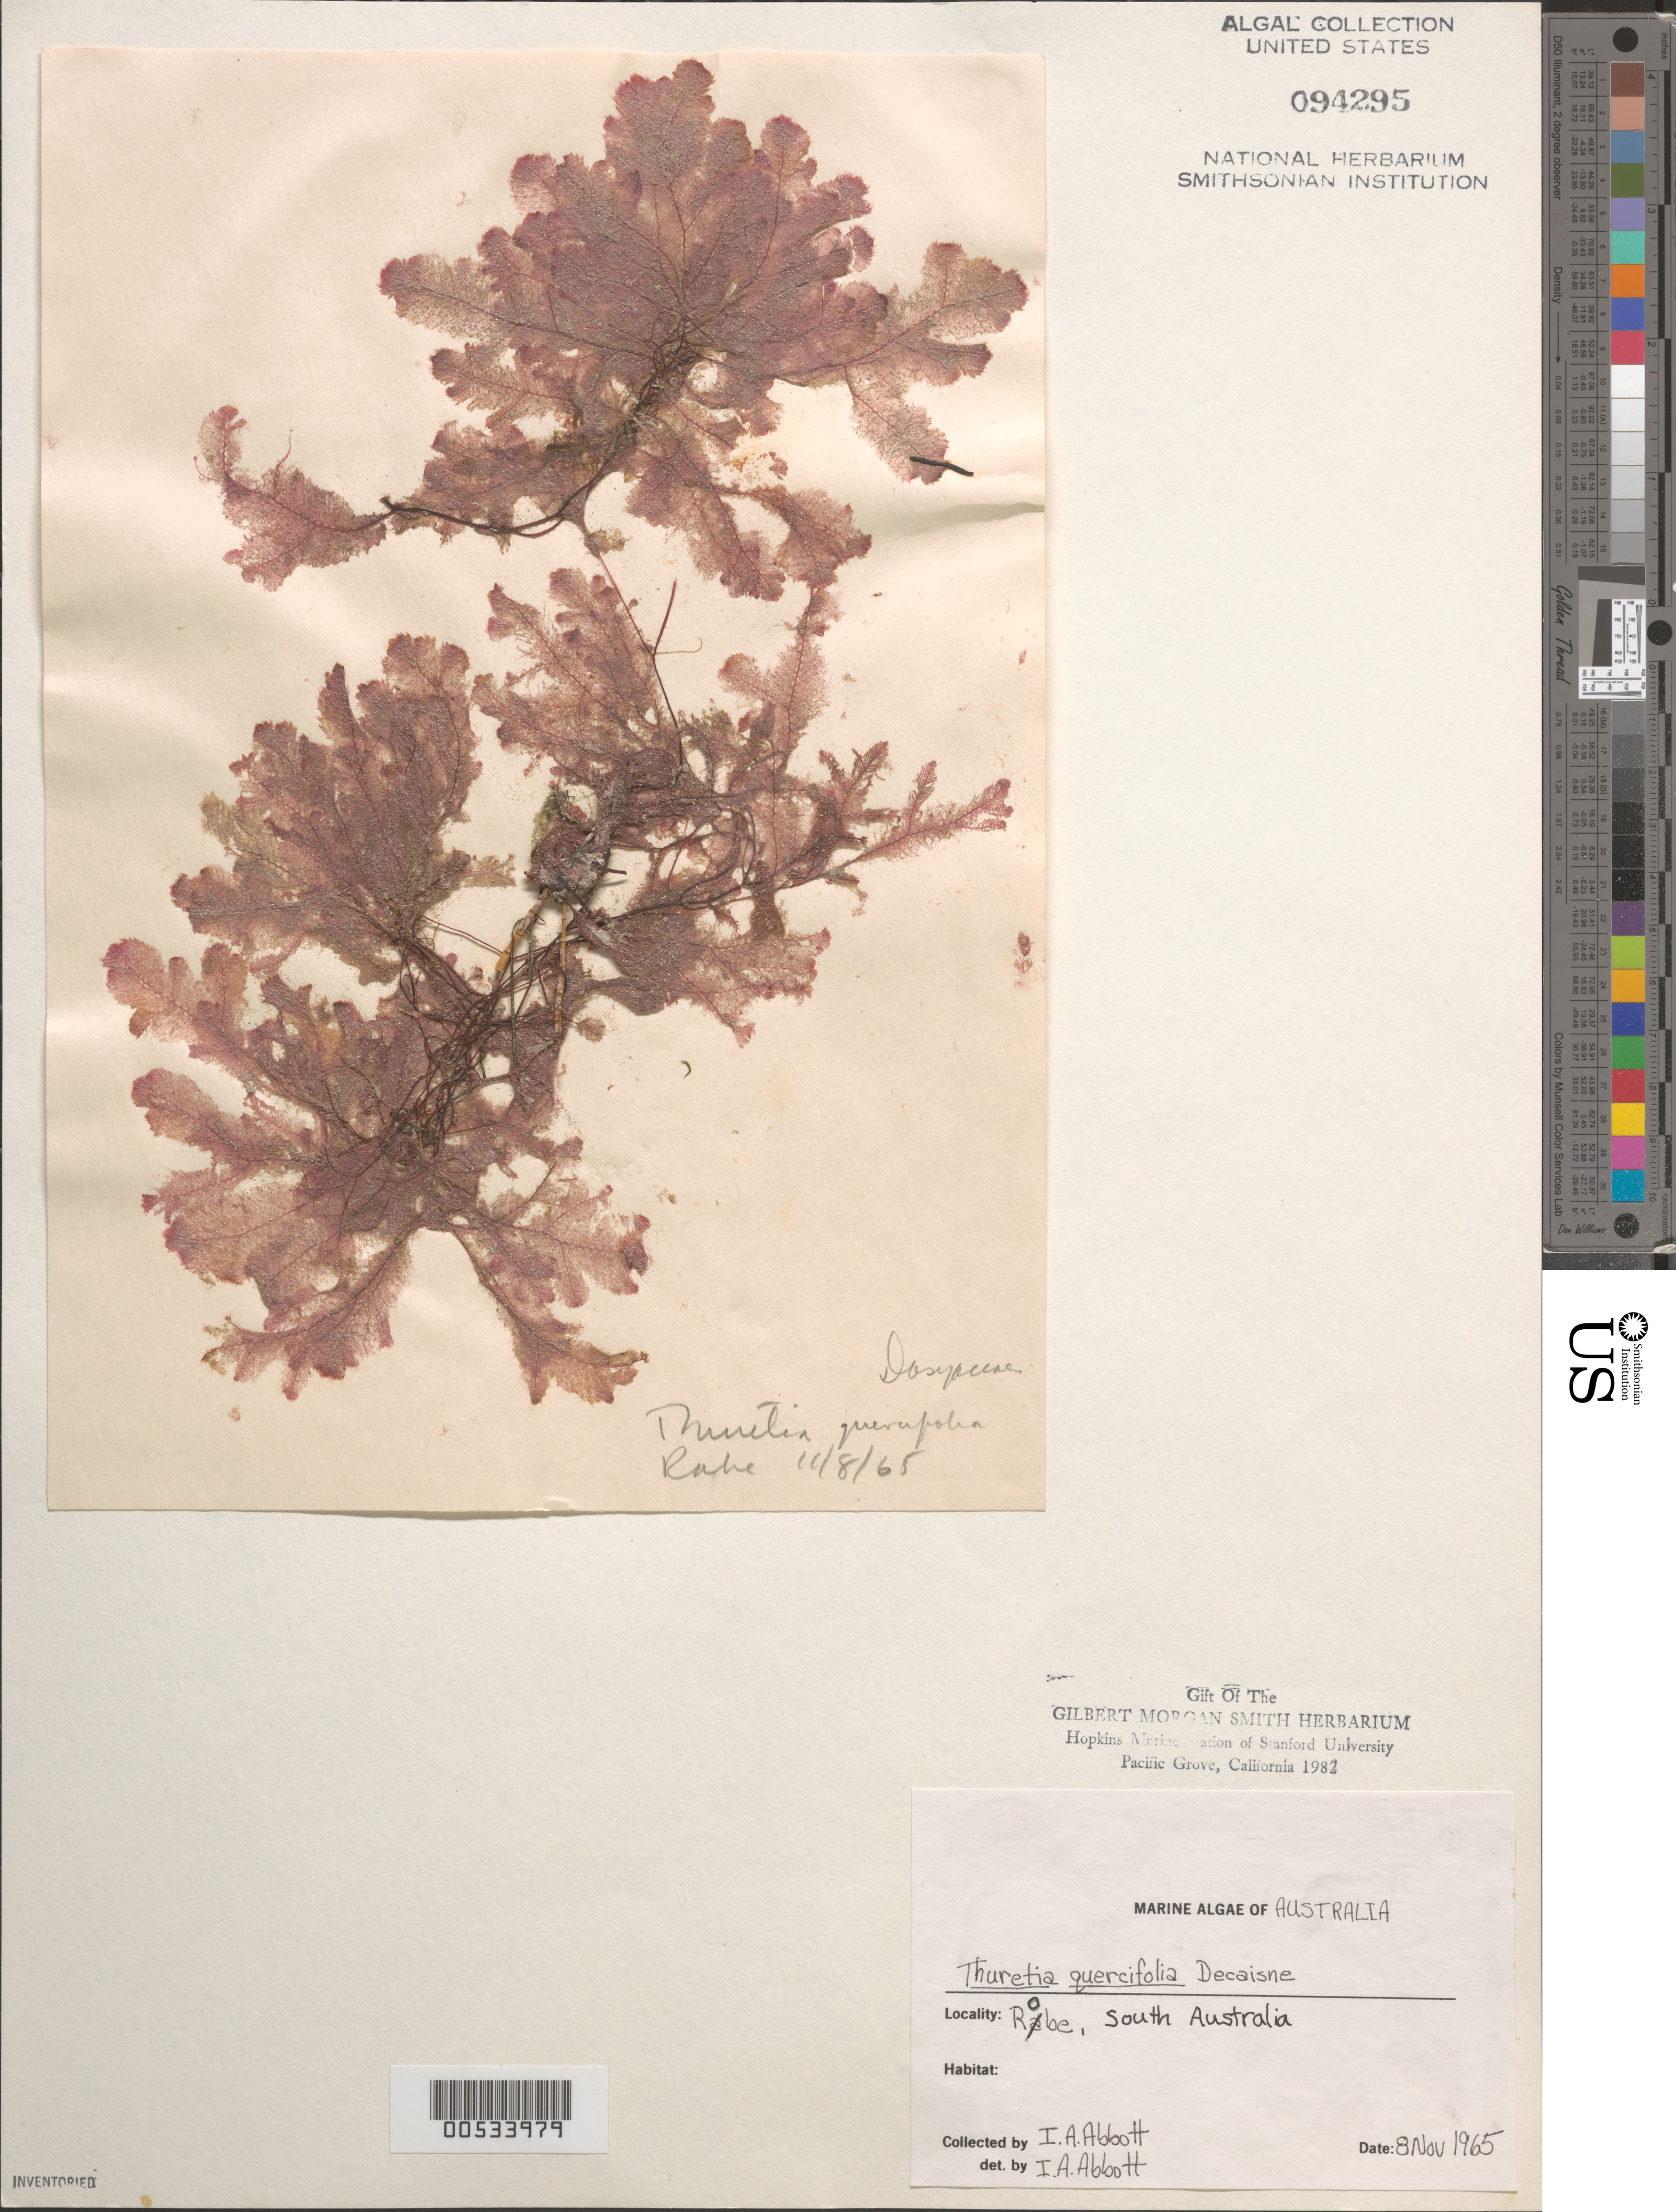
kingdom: Plantae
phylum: Rhodophyta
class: Florideophyceae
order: Ceramiales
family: Dasyaceae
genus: Thuretia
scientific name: Thuretia quercifolia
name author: Decne.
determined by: Abbott, Isabella A.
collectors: I. A. Abbott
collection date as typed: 08 Nov 1965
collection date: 1965-11-08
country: Australia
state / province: South Australia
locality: Robe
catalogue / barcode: US 94295